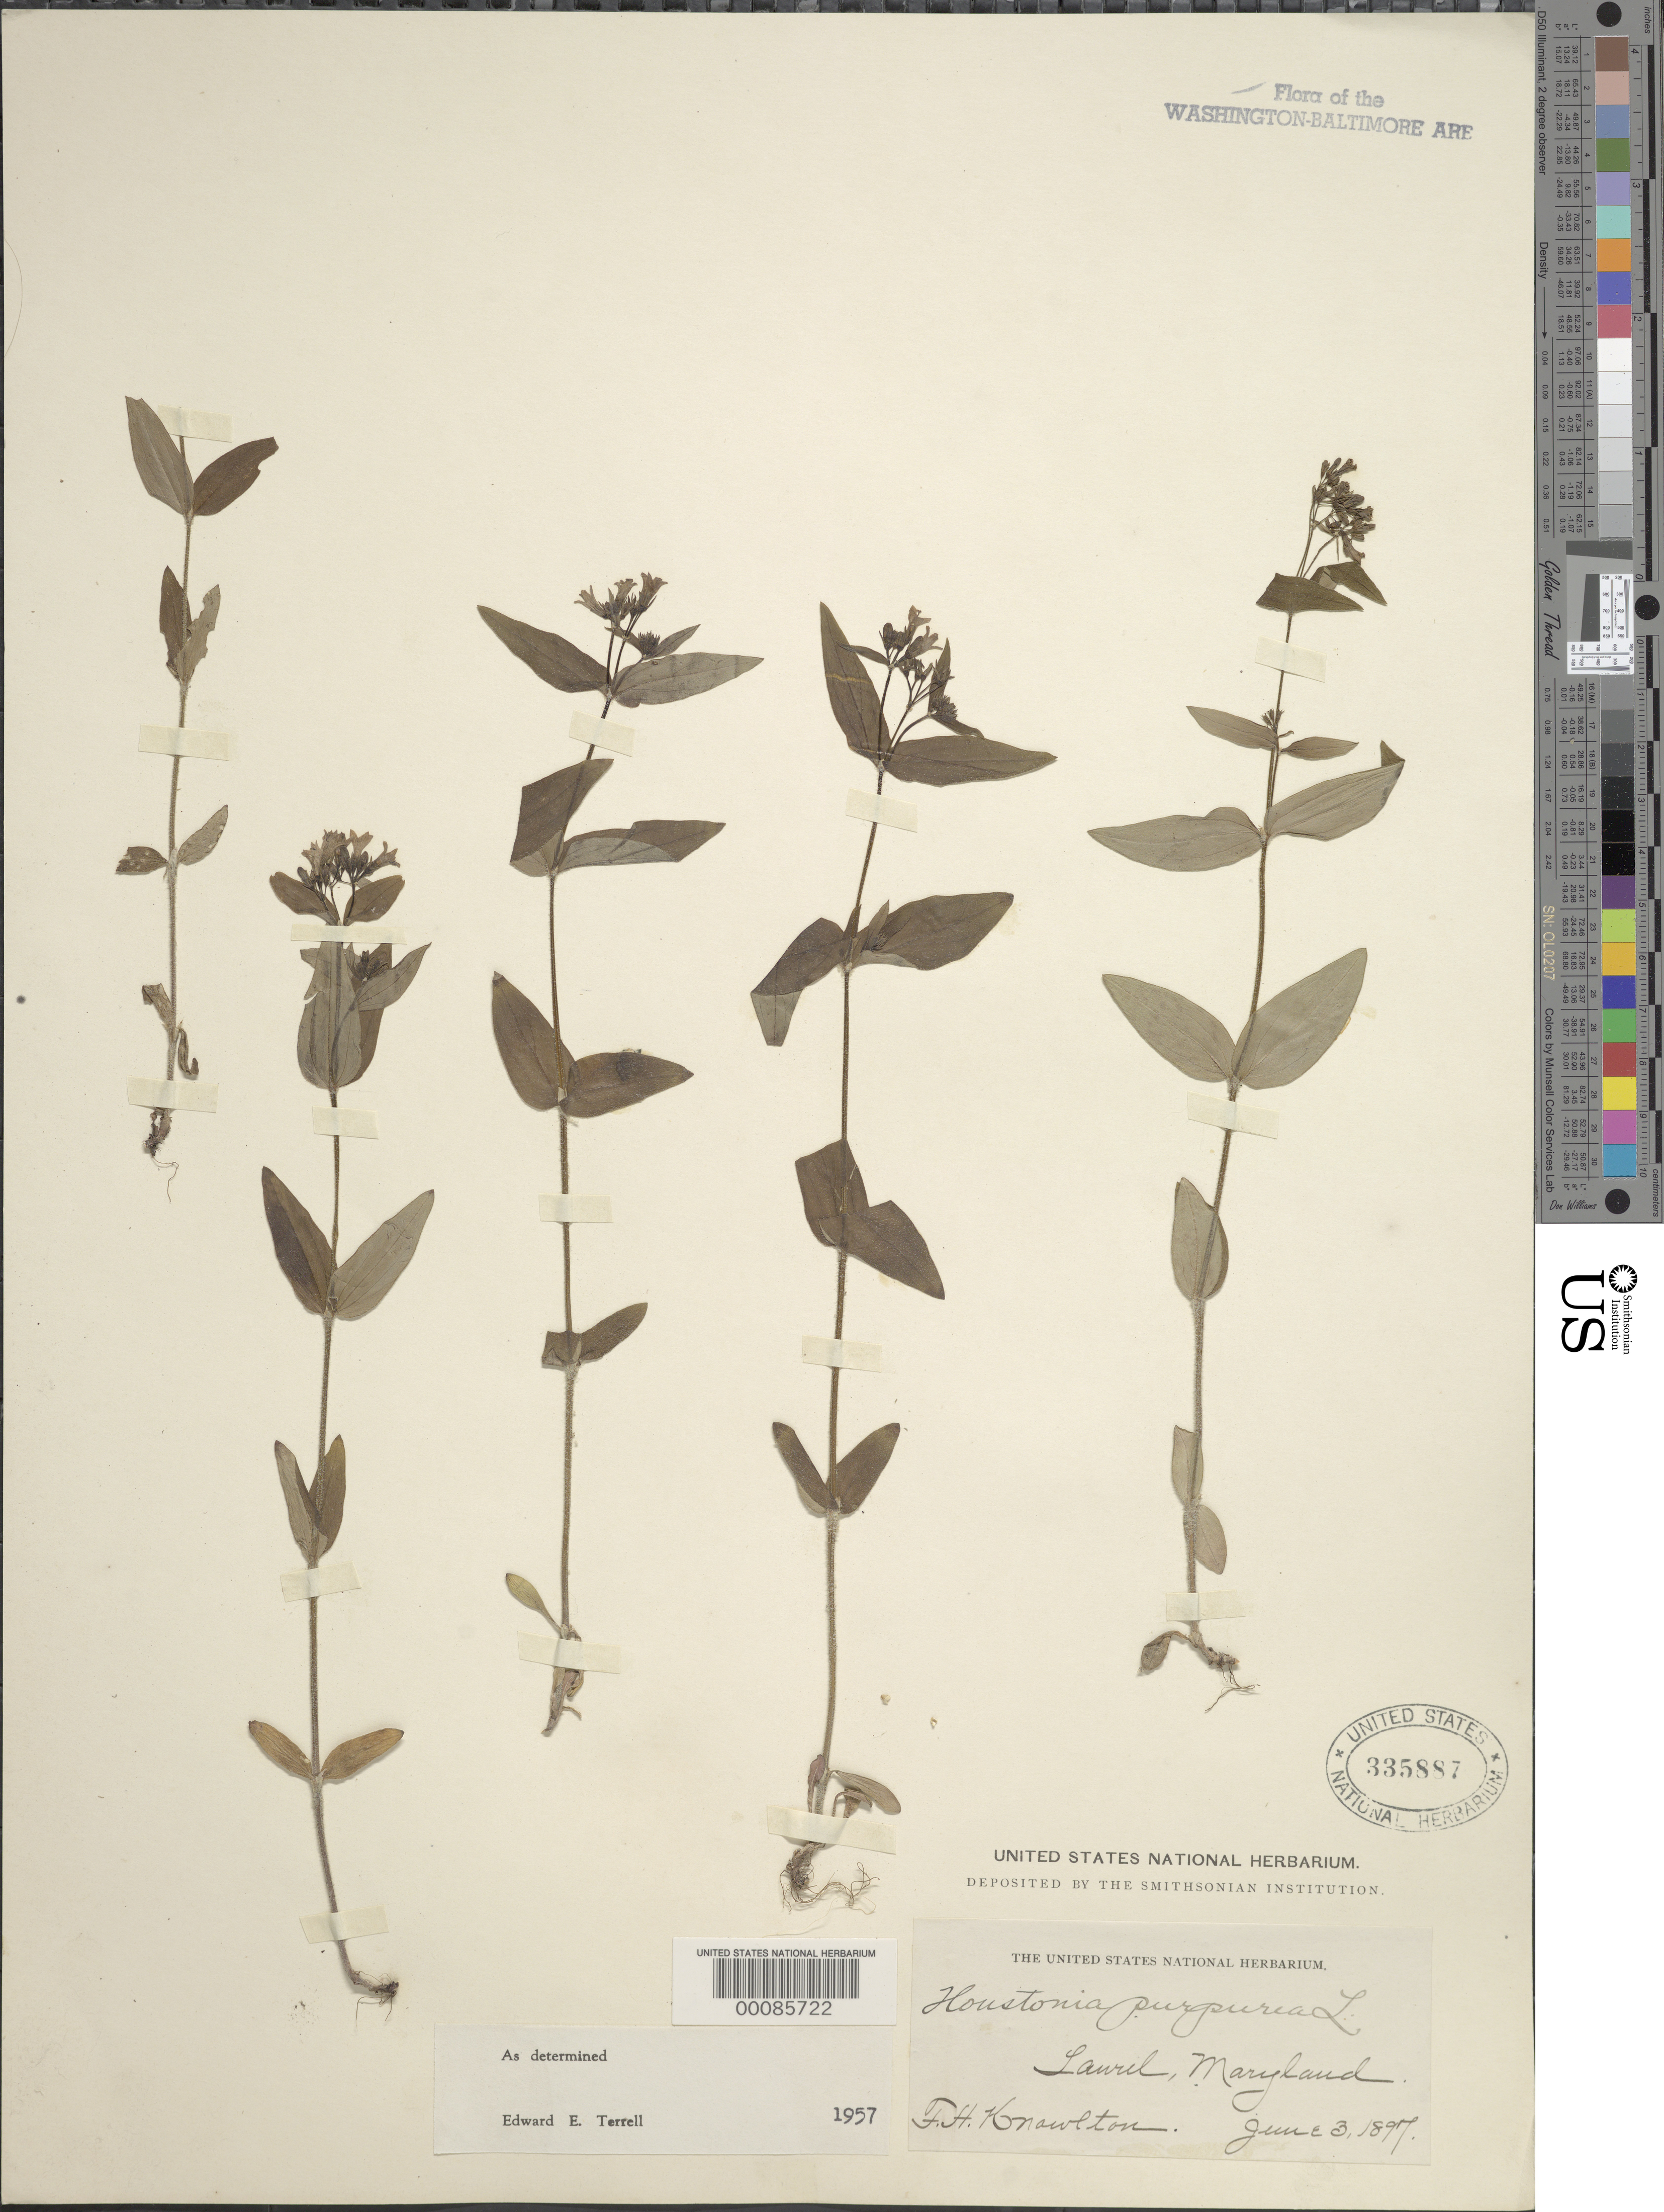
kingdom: Plantae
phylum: Tracheophyta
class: Magnoliopsida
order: Gentianales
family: Rubiaceae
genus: Houstonia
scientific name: Houstonia purpurea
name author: L.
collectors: F. H. Knowlton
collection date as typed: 03 Jun 1897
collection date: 1897-06-03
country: United States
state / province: Maryland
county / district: Prince George's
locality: Laurel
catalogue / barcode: US 335887